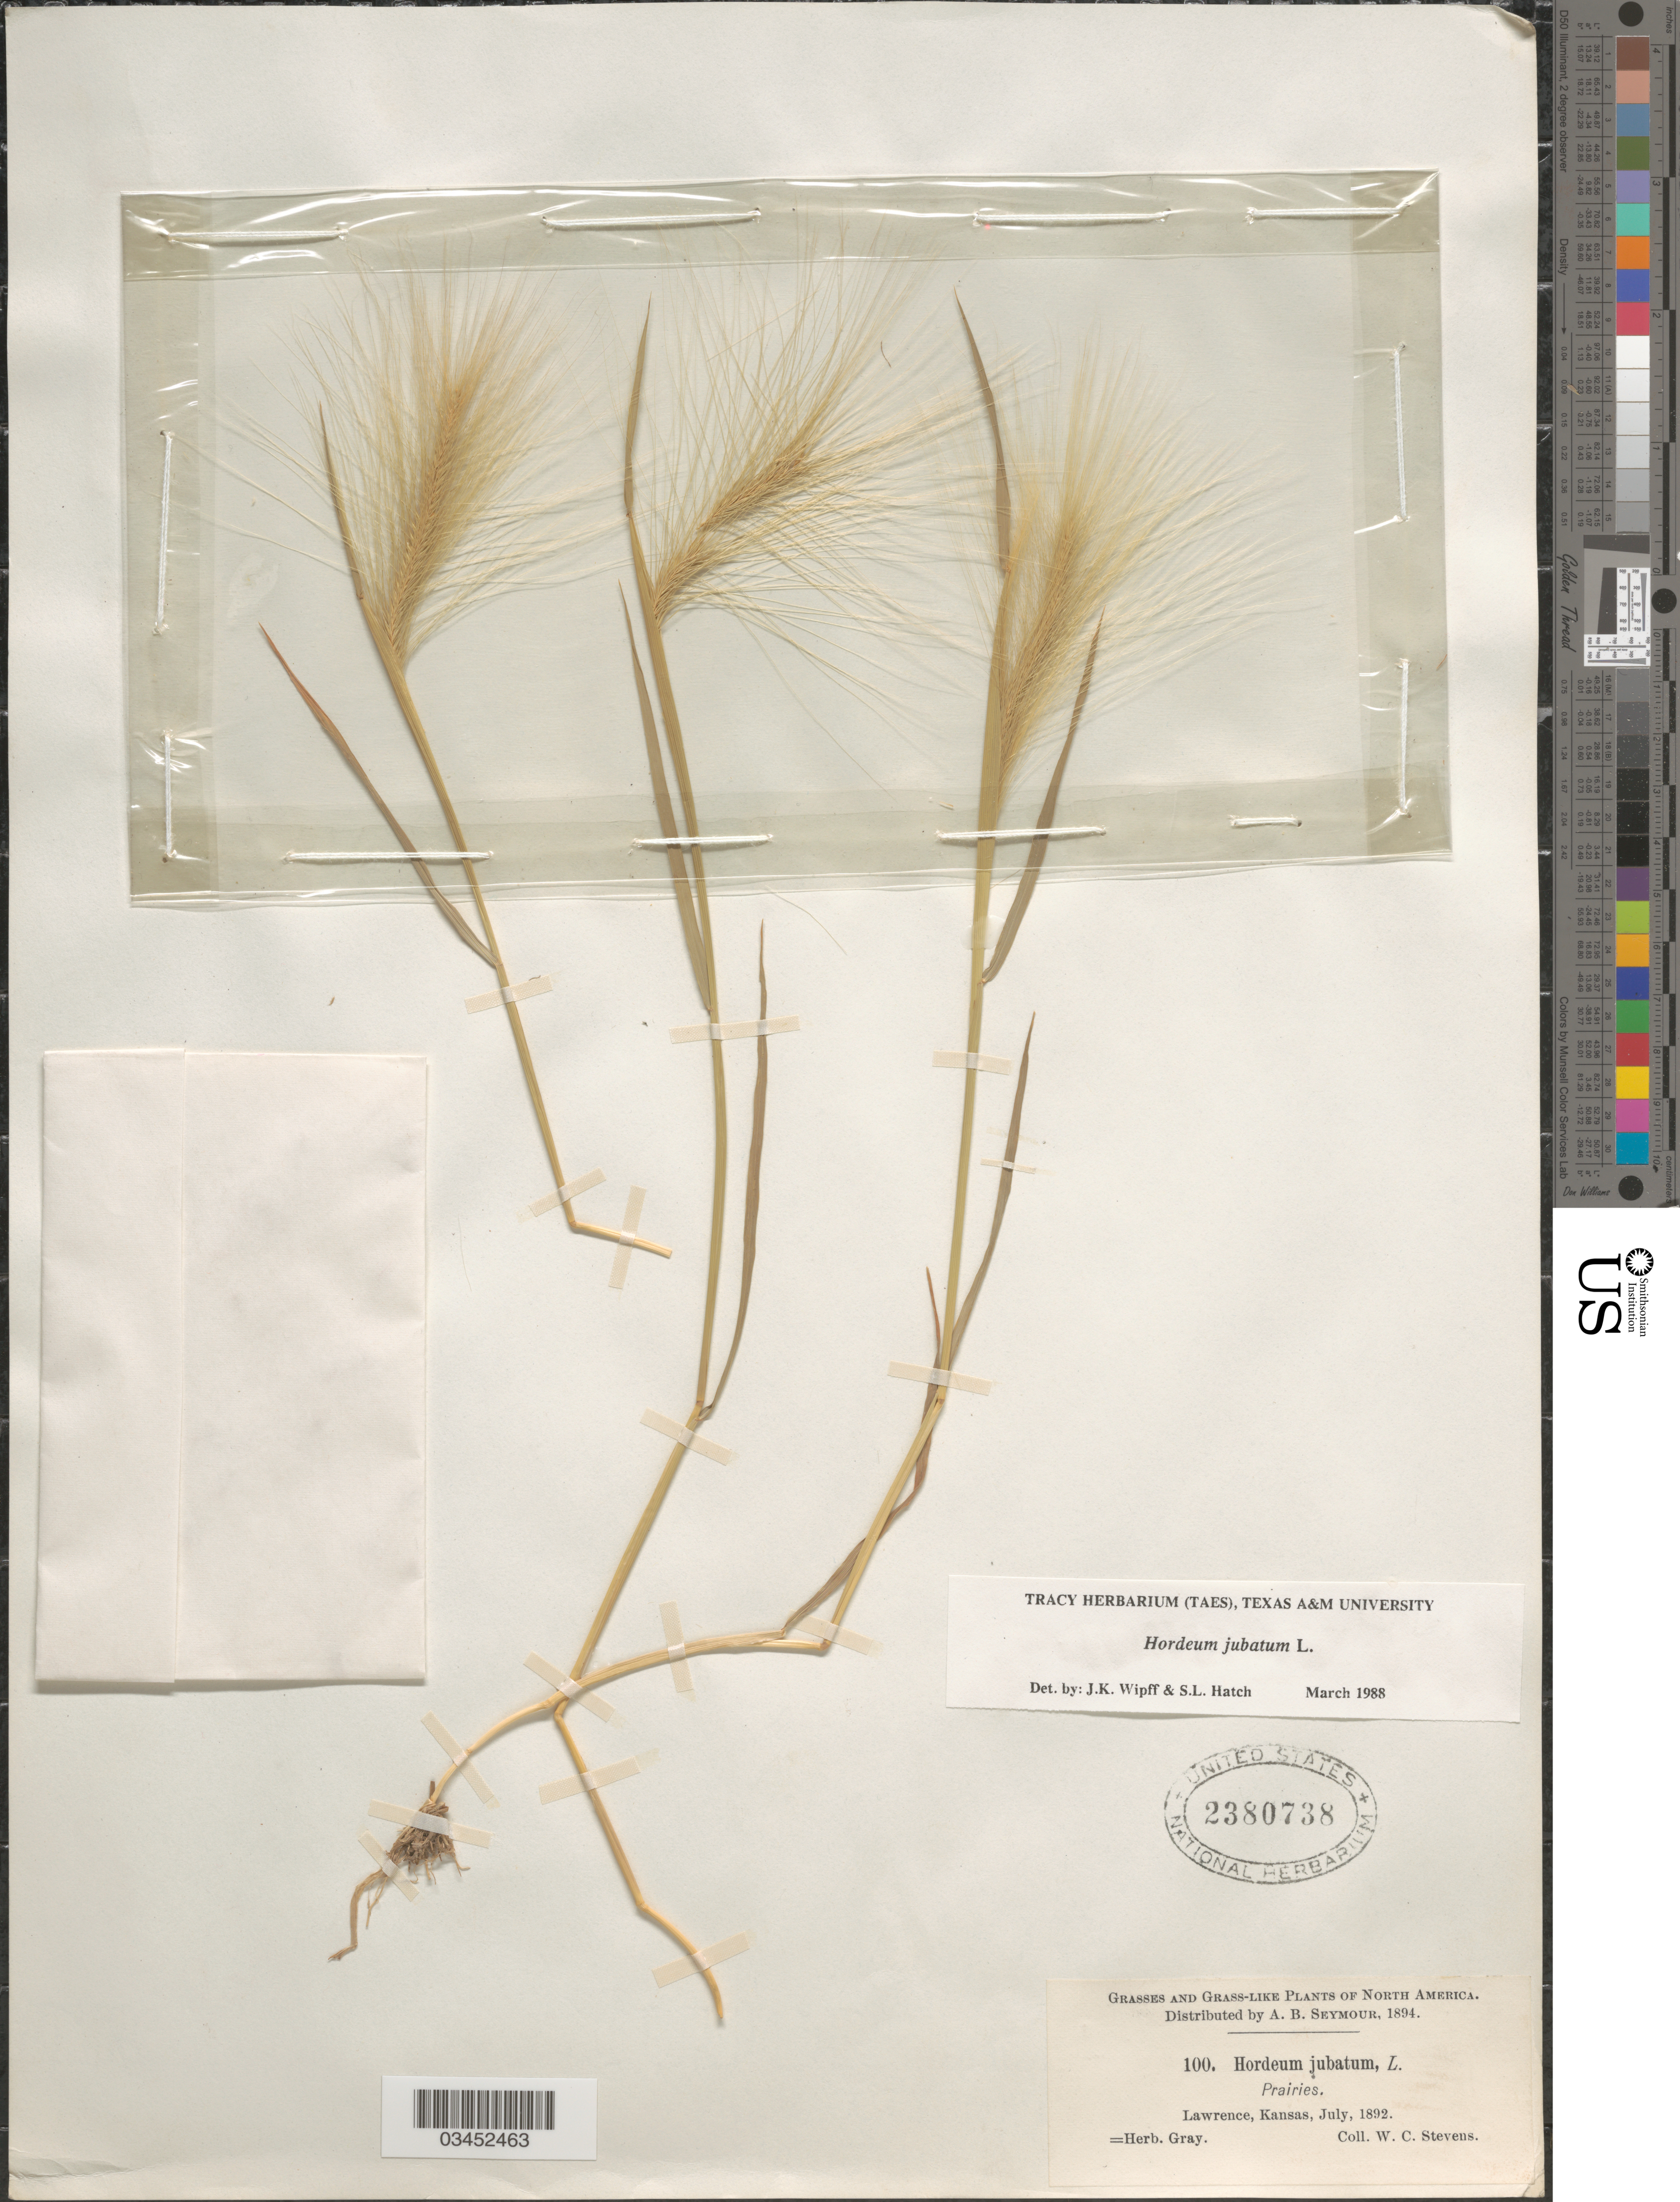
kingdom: Plantae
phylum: Tracheophyta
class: Liliopsida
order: Poales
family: Poaceae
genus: Hordeum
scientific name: Hordeum jubatum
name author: L.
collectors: W. C. Stevens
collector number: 100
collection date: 1892-07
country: United States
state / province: Kansas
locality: Prairies. Lawrence.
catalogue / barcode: US 2380738